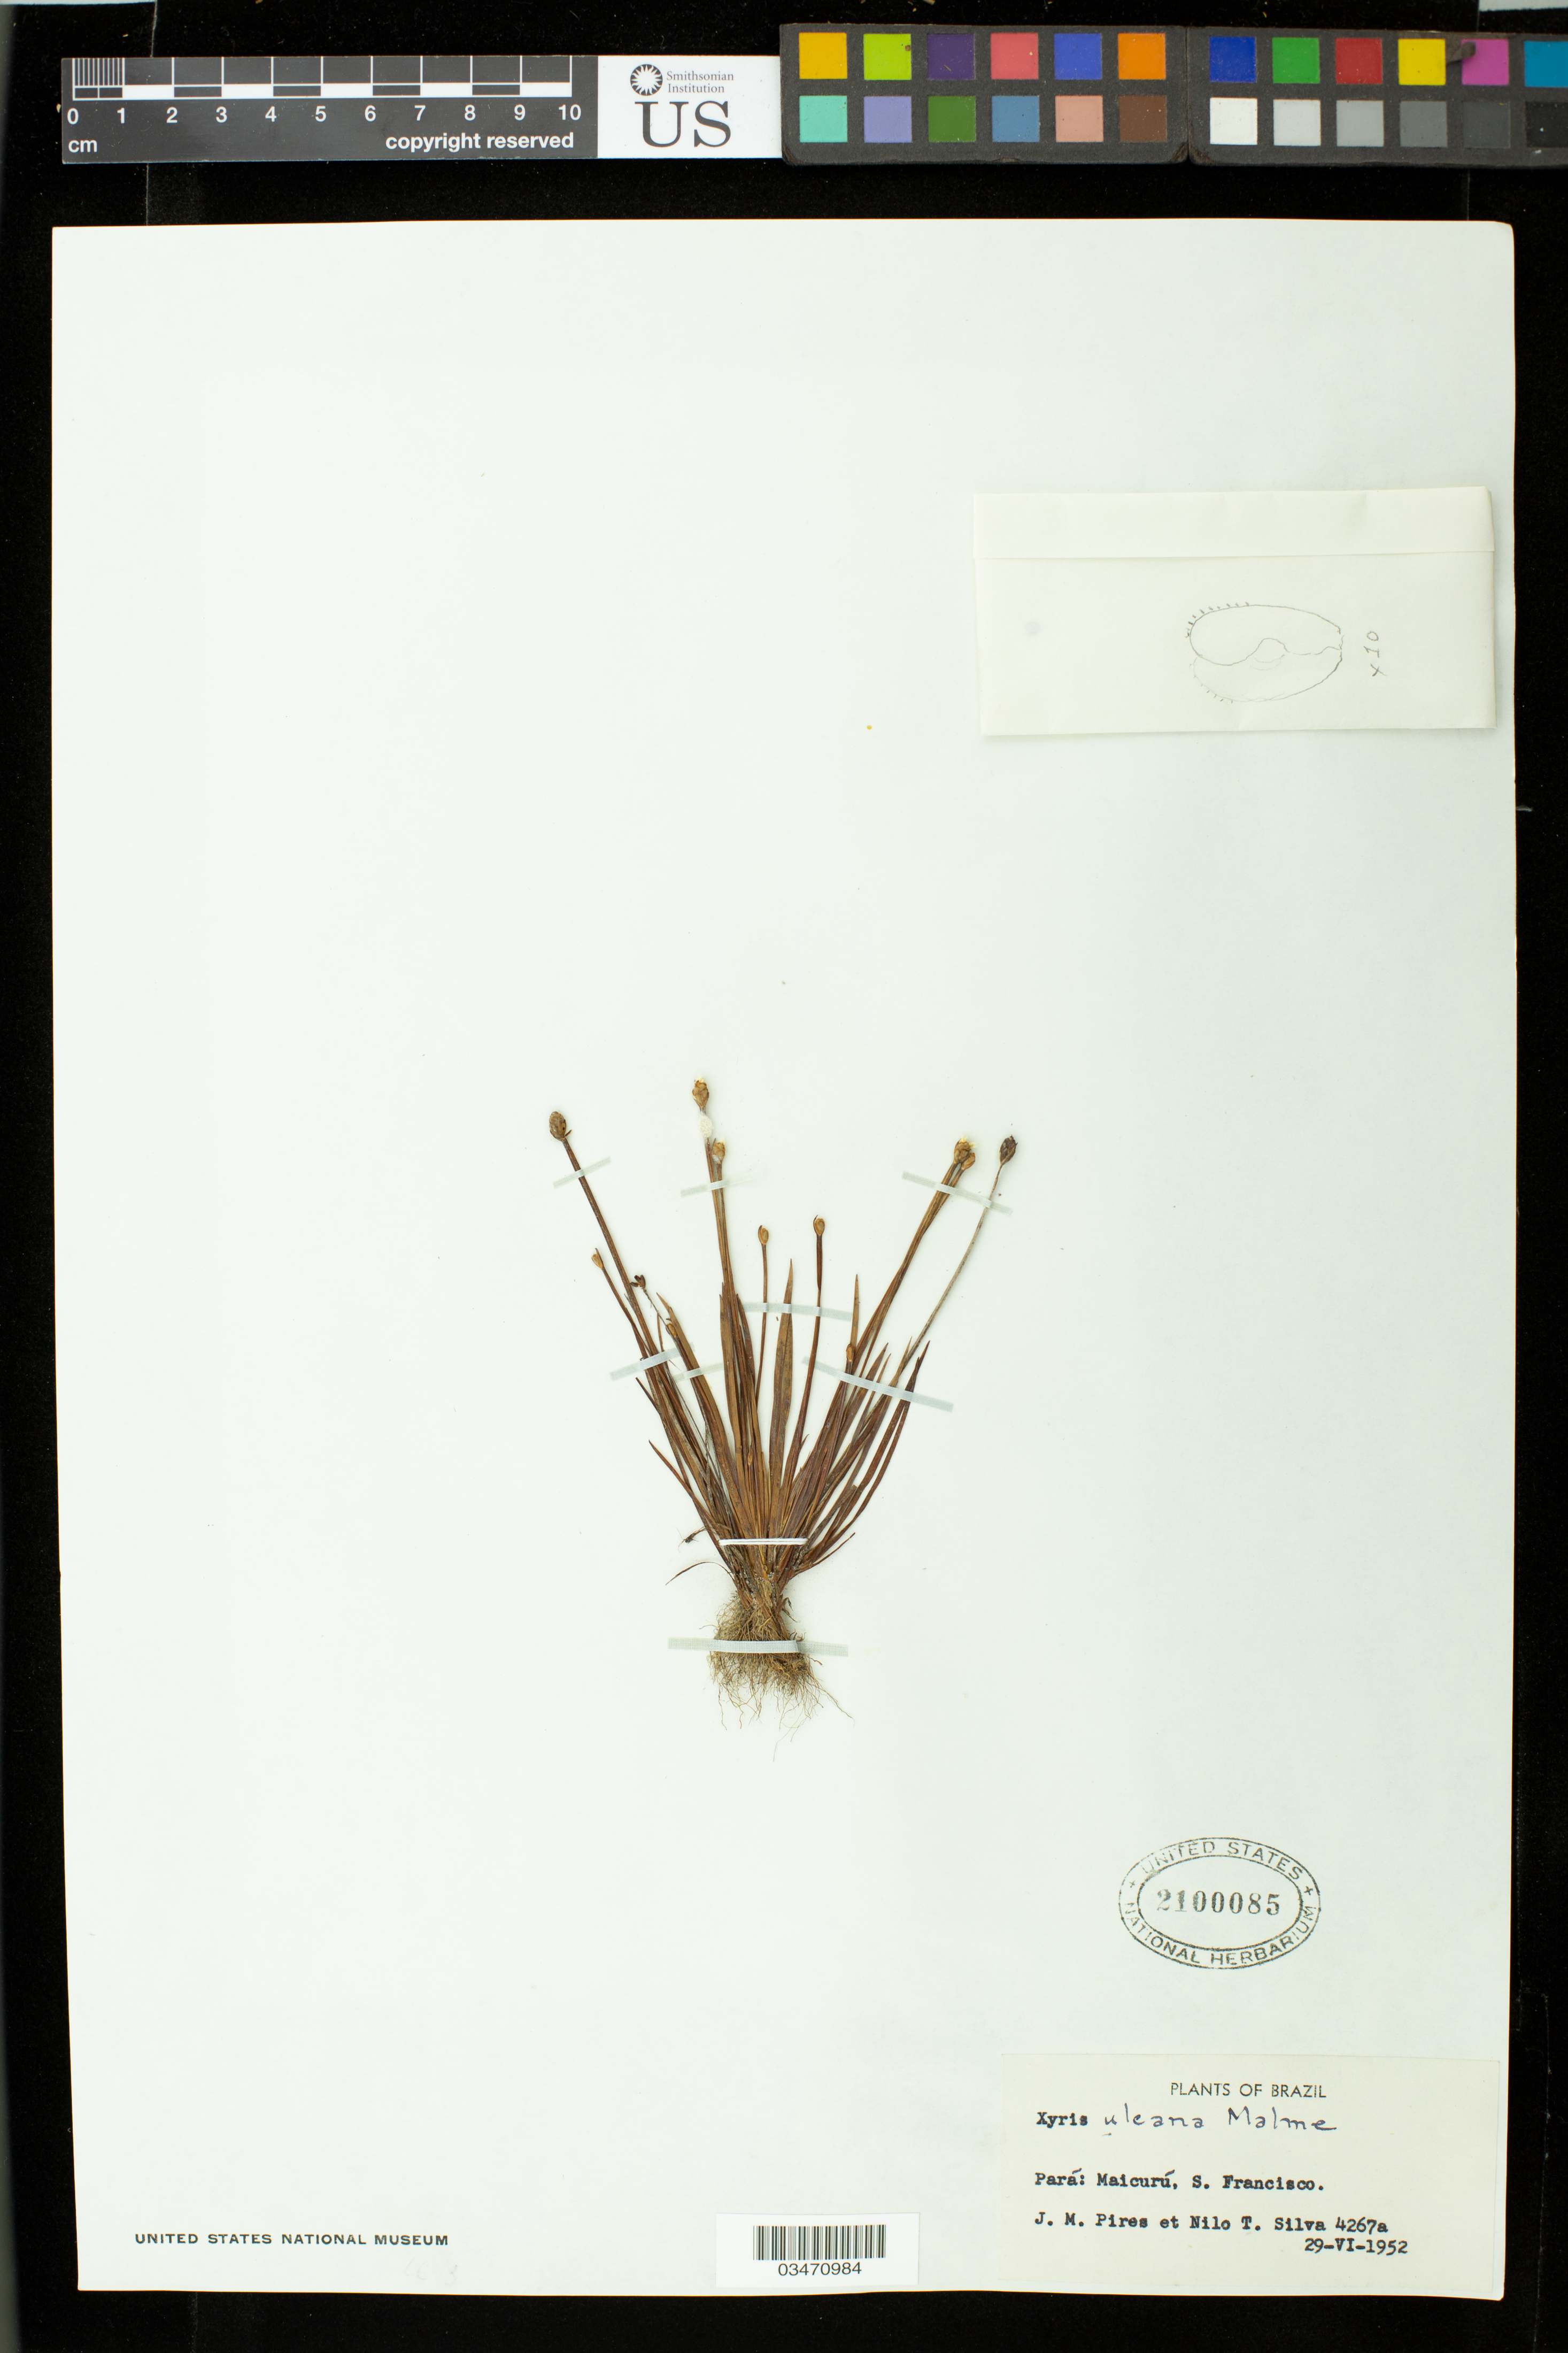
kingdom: Plantae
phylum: Tracheophyta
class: Liliopsida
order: Poales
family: Xyridaceae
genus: Xyris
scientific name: Xyris uleana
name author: Malme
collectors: J. M. Pires & N. T. Silva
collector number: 4267 a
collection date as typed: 29-Jun-52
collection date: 1952-06-29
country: Brazil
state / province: Pará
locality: Maicurú, Sâo Francisco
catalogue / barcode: US 2100085